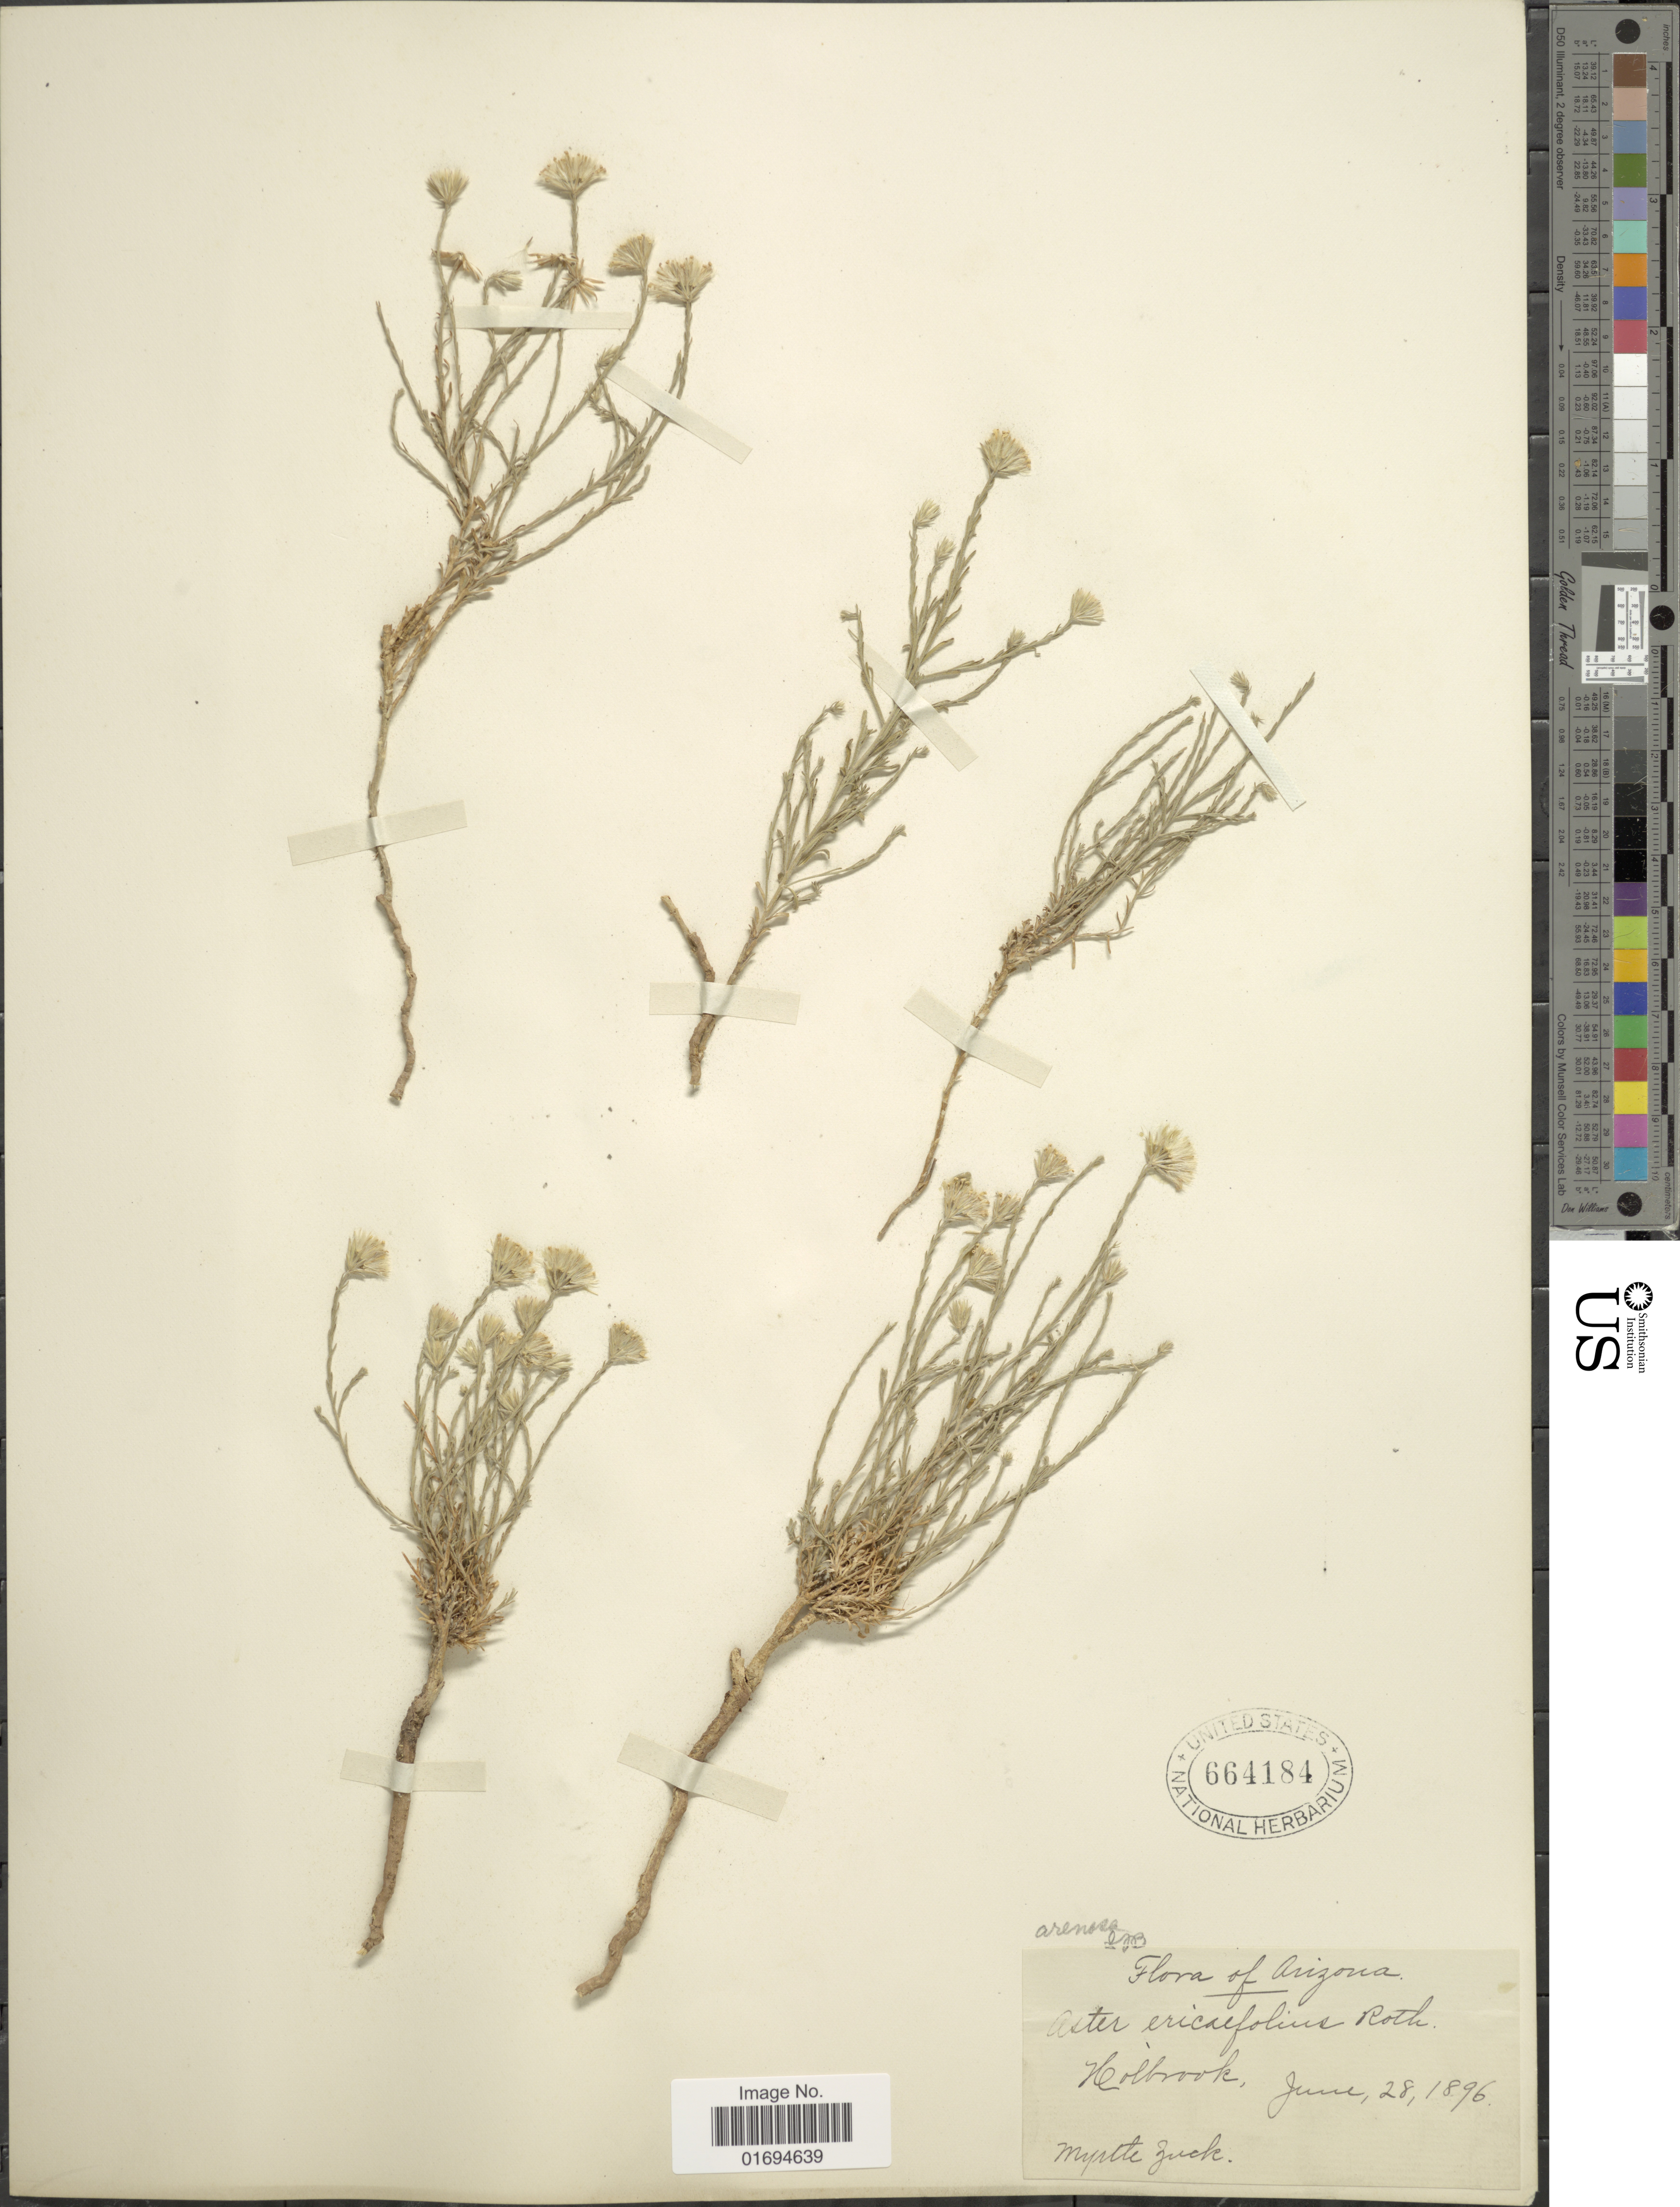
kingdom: Plantae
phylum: Tracheophyta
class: Magnoliopsida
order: Asterales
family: Asteraceae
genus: Chaetopappa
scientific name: Chaetopappa ericoides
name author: (Torr.) G.L. Nesom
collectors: M. Zuck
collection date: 1896-06-28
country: United States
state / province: Arizona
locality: Hallbrook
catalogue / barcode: US 664184